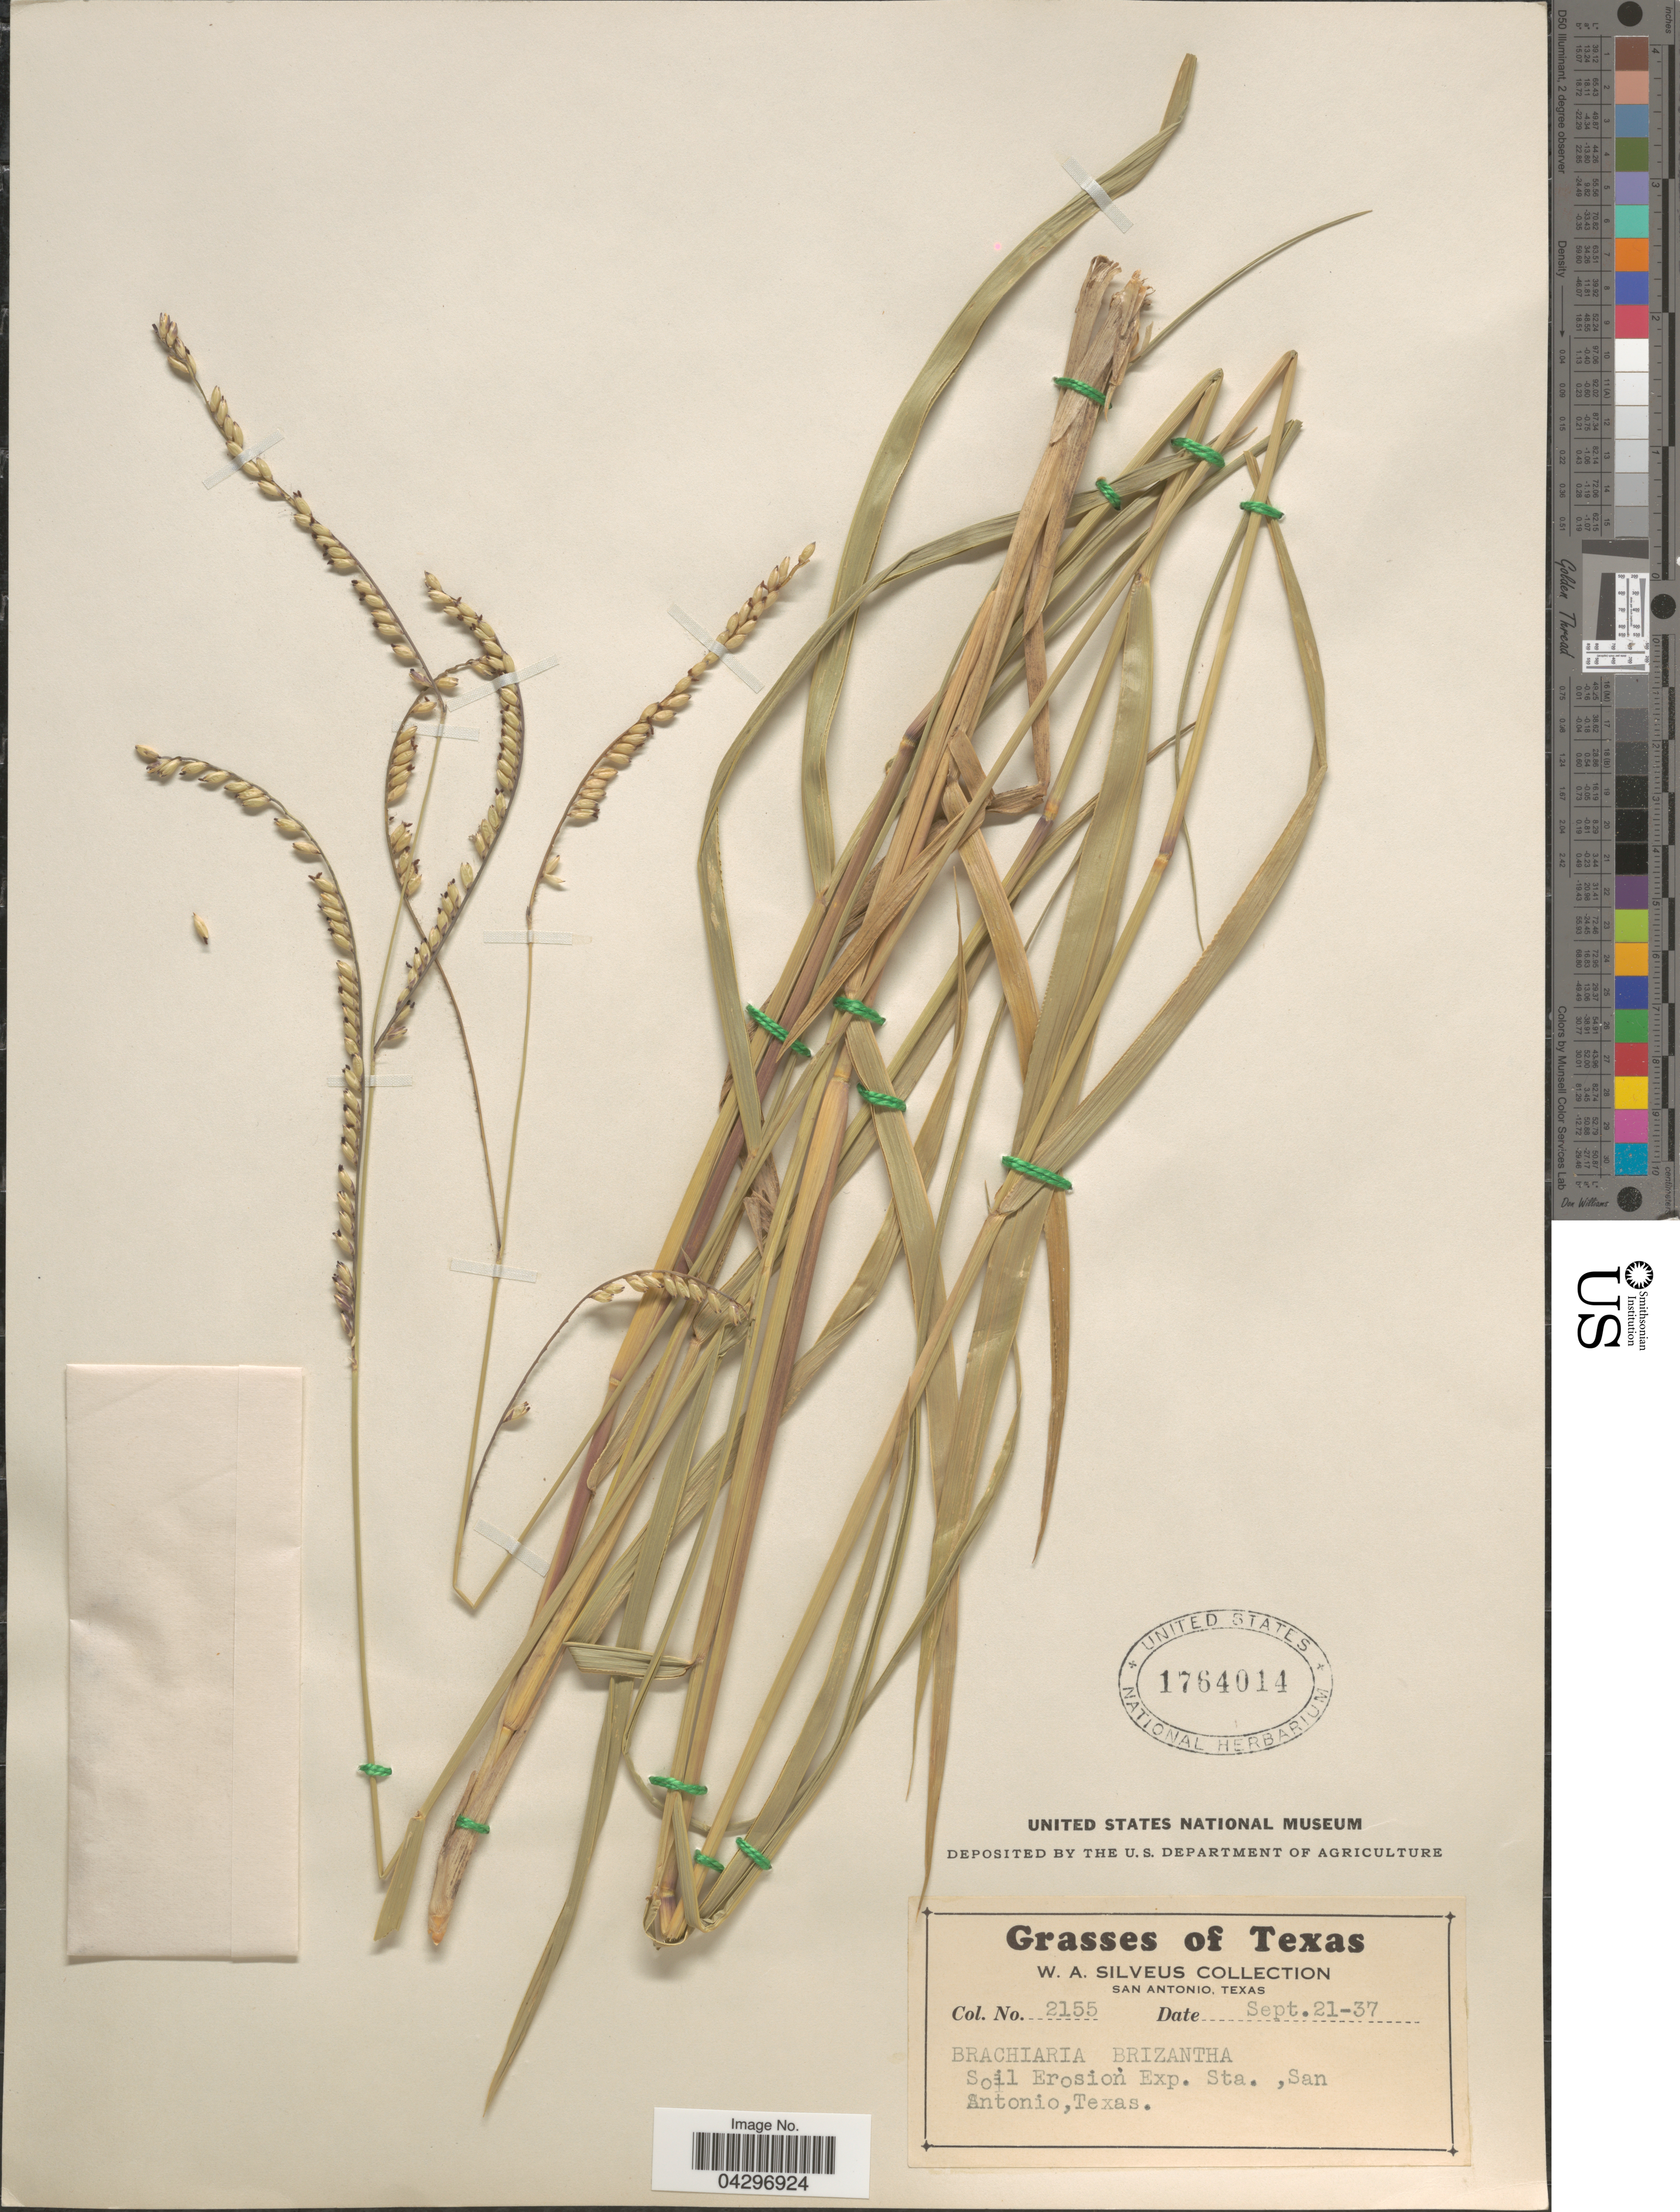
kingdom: Plantae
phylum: Tracheophyta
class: Liliopsida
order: Poales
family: Poaceae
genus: Urochloa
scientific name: Urochloa brizantha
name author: (Hochst. ex A. Rich.) R.D. Webster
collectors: W. Silveus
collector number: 2155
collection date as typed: Transcribed d/m/y: 21/9/37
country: United States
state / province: Texas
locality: Soil Erosion Exp. Sta., San Antonio.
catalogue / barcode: US 1764014